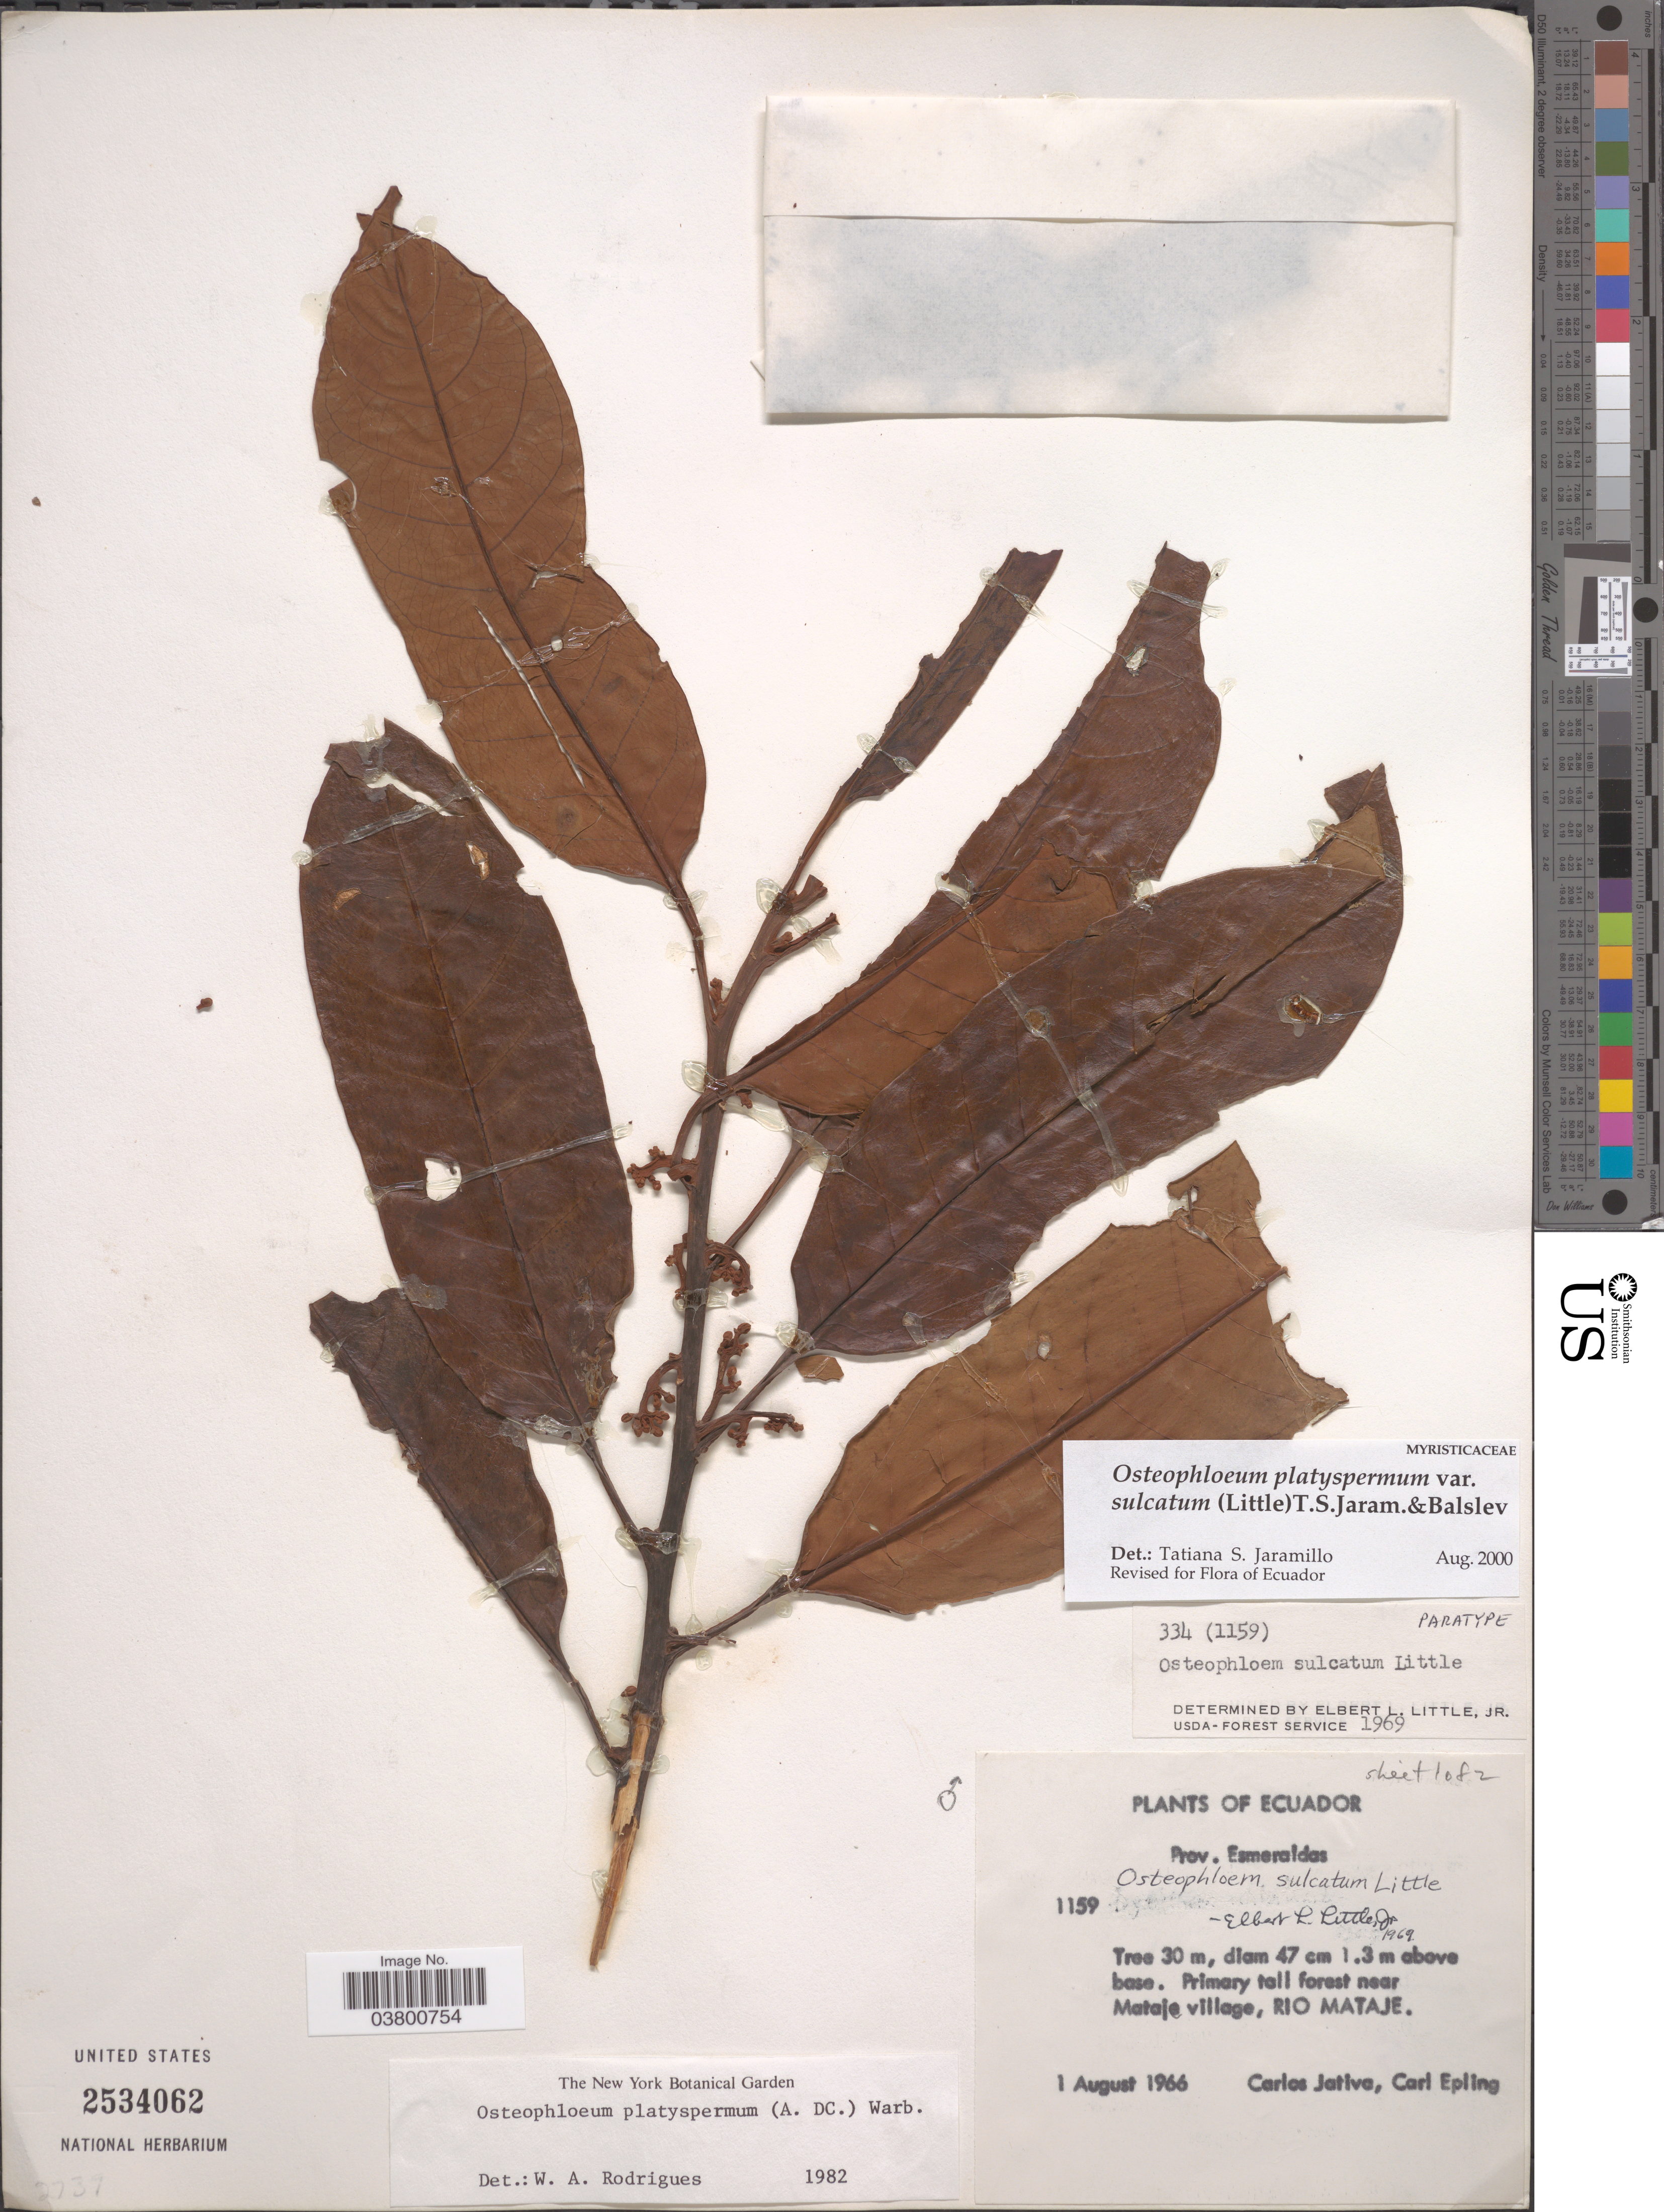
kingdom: Plantae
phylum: Tracheophyta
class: Magnoliopsida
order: Magnoliales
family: Myristicaceae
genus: Osteophloeum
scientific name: Osteophloeum platyspermum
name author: (A. DC.) Warb.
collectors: C. D. Játiva & C. C. Epling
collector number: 1159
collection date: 1966-08-01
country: Ecuador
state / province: Esmeraldas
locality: Near Mataje village, Rio Mataje.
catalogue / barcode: US 2534062